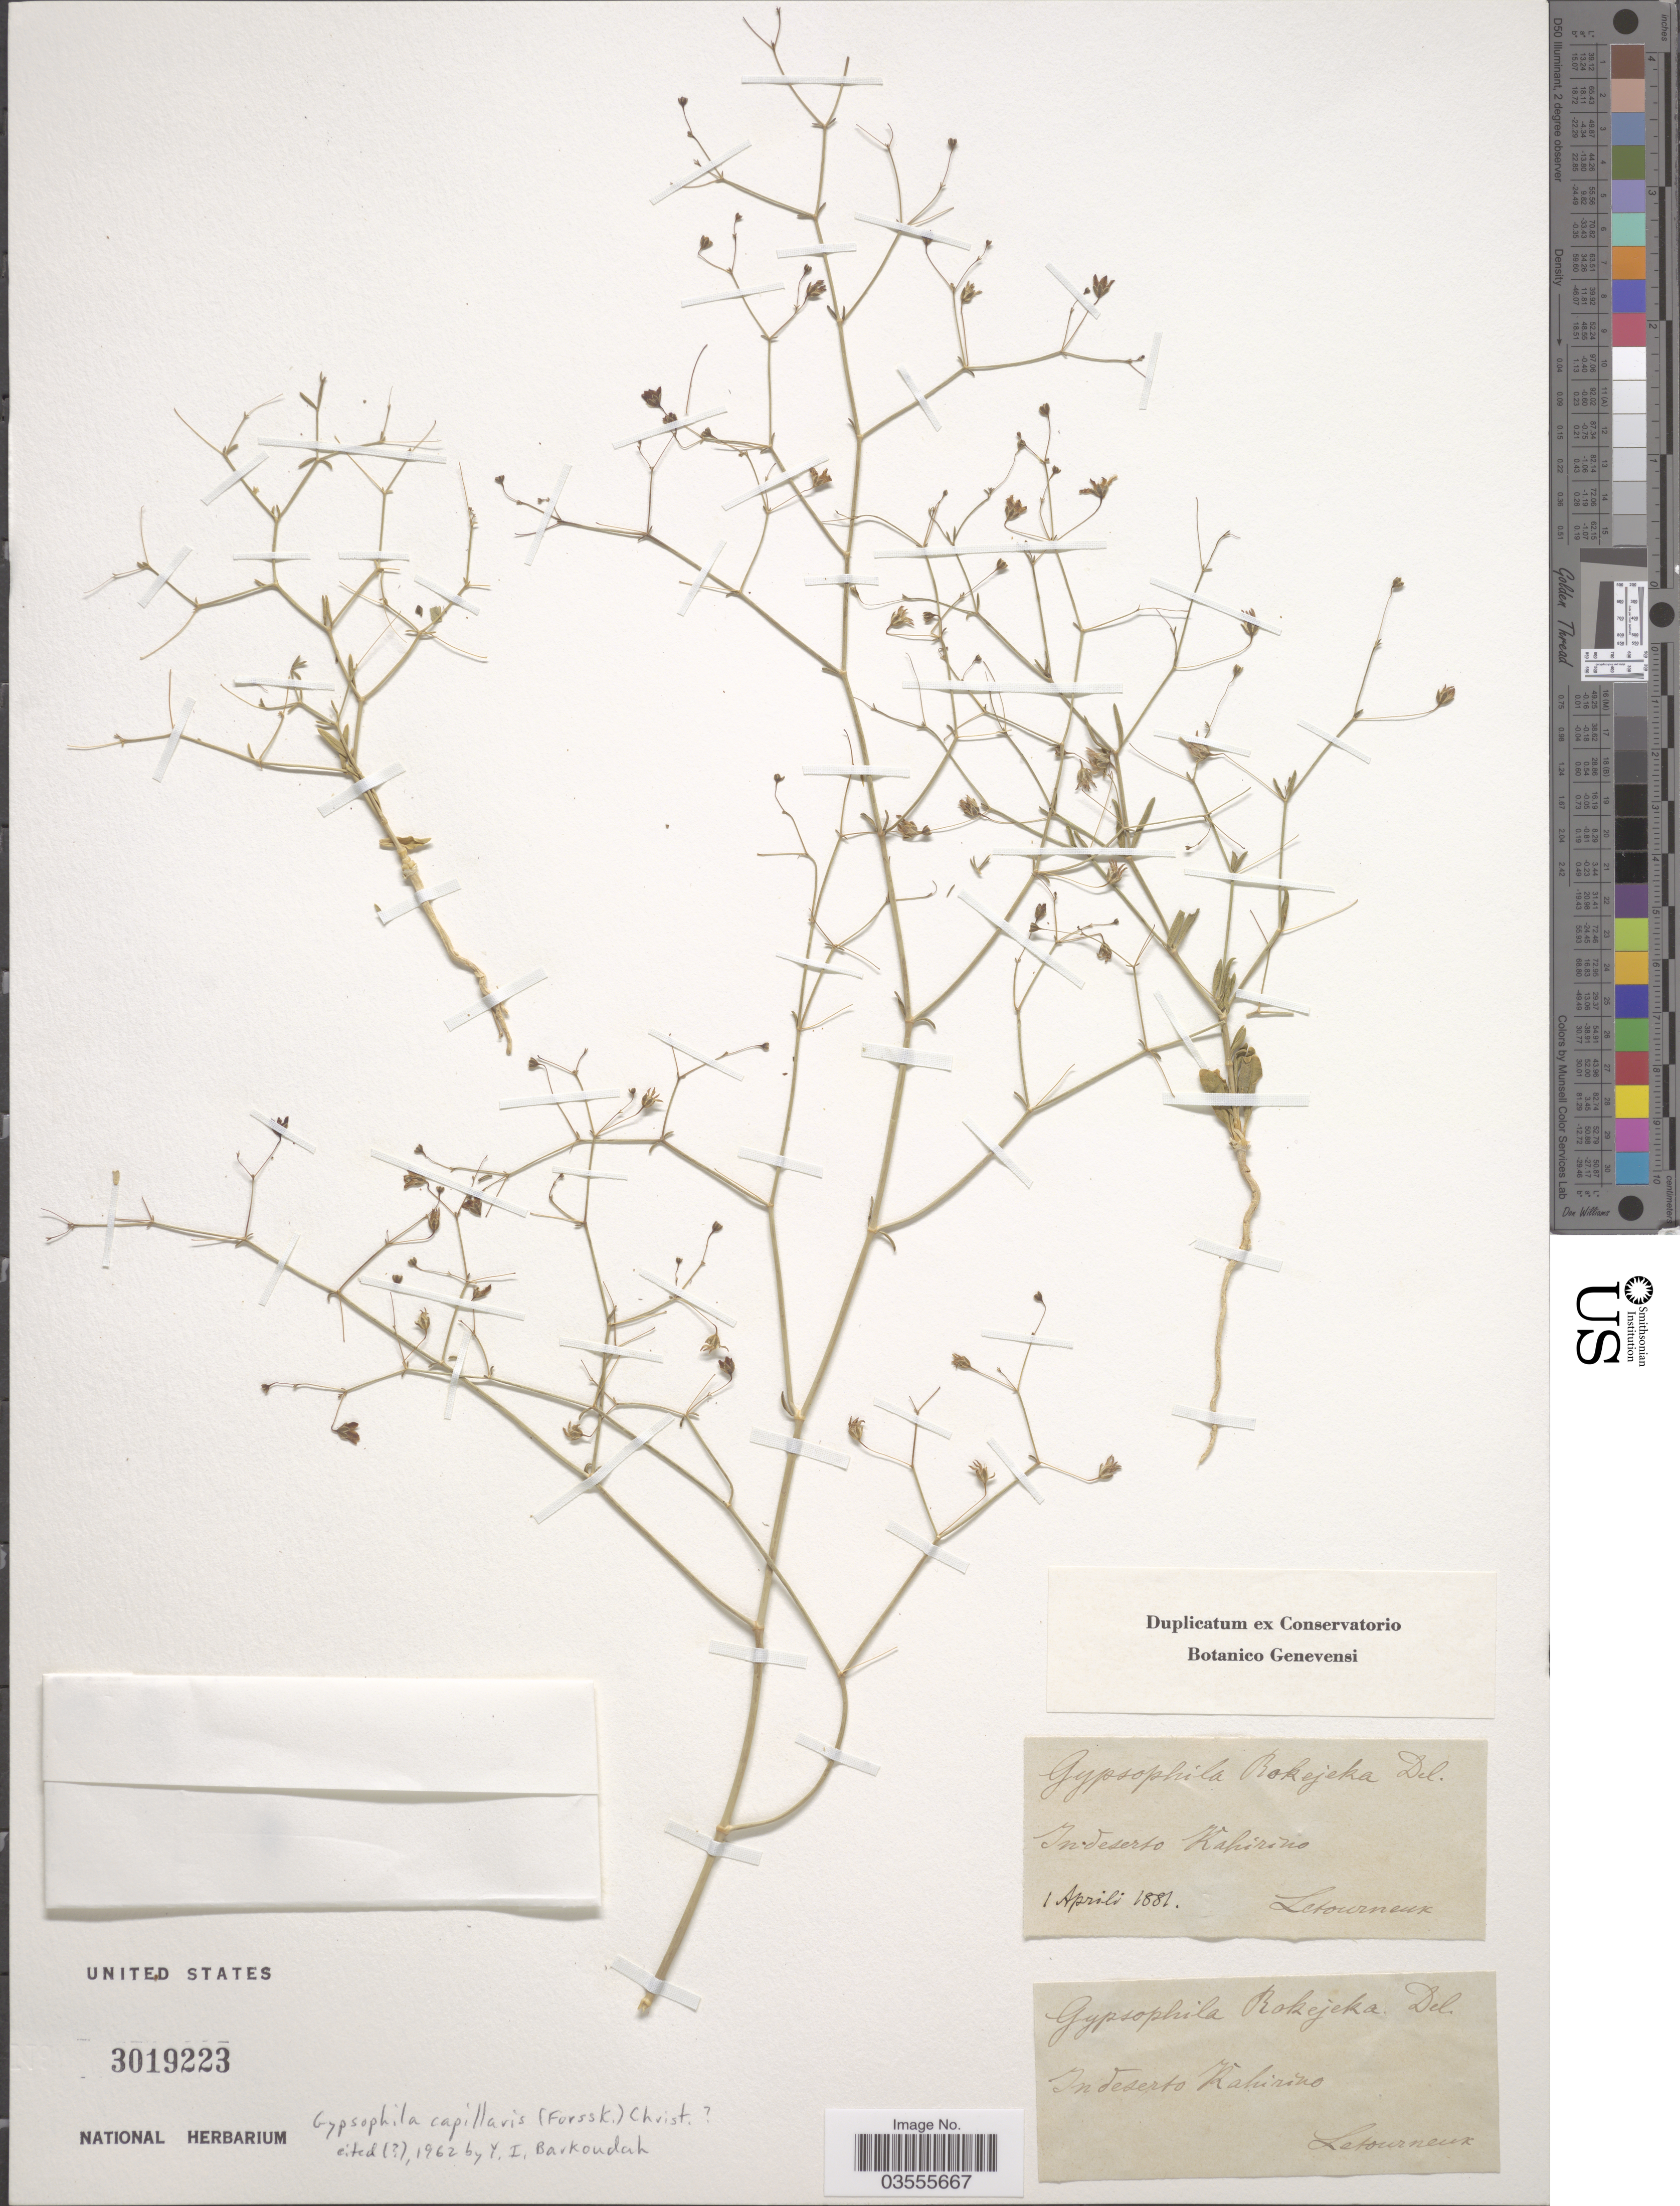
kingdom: Plantae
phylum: Tracheophyta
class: Magnoliopsida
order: Caryophyllales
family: Caryophyllaceae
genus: Gypsophila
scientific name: Gypsophila capillaris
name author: (Forssk.) C. Chr.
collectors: Letourneux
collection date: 1881-04-01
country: Egypt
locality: In deserto Kahirino [Kahirim?]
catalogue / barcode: US 3019223